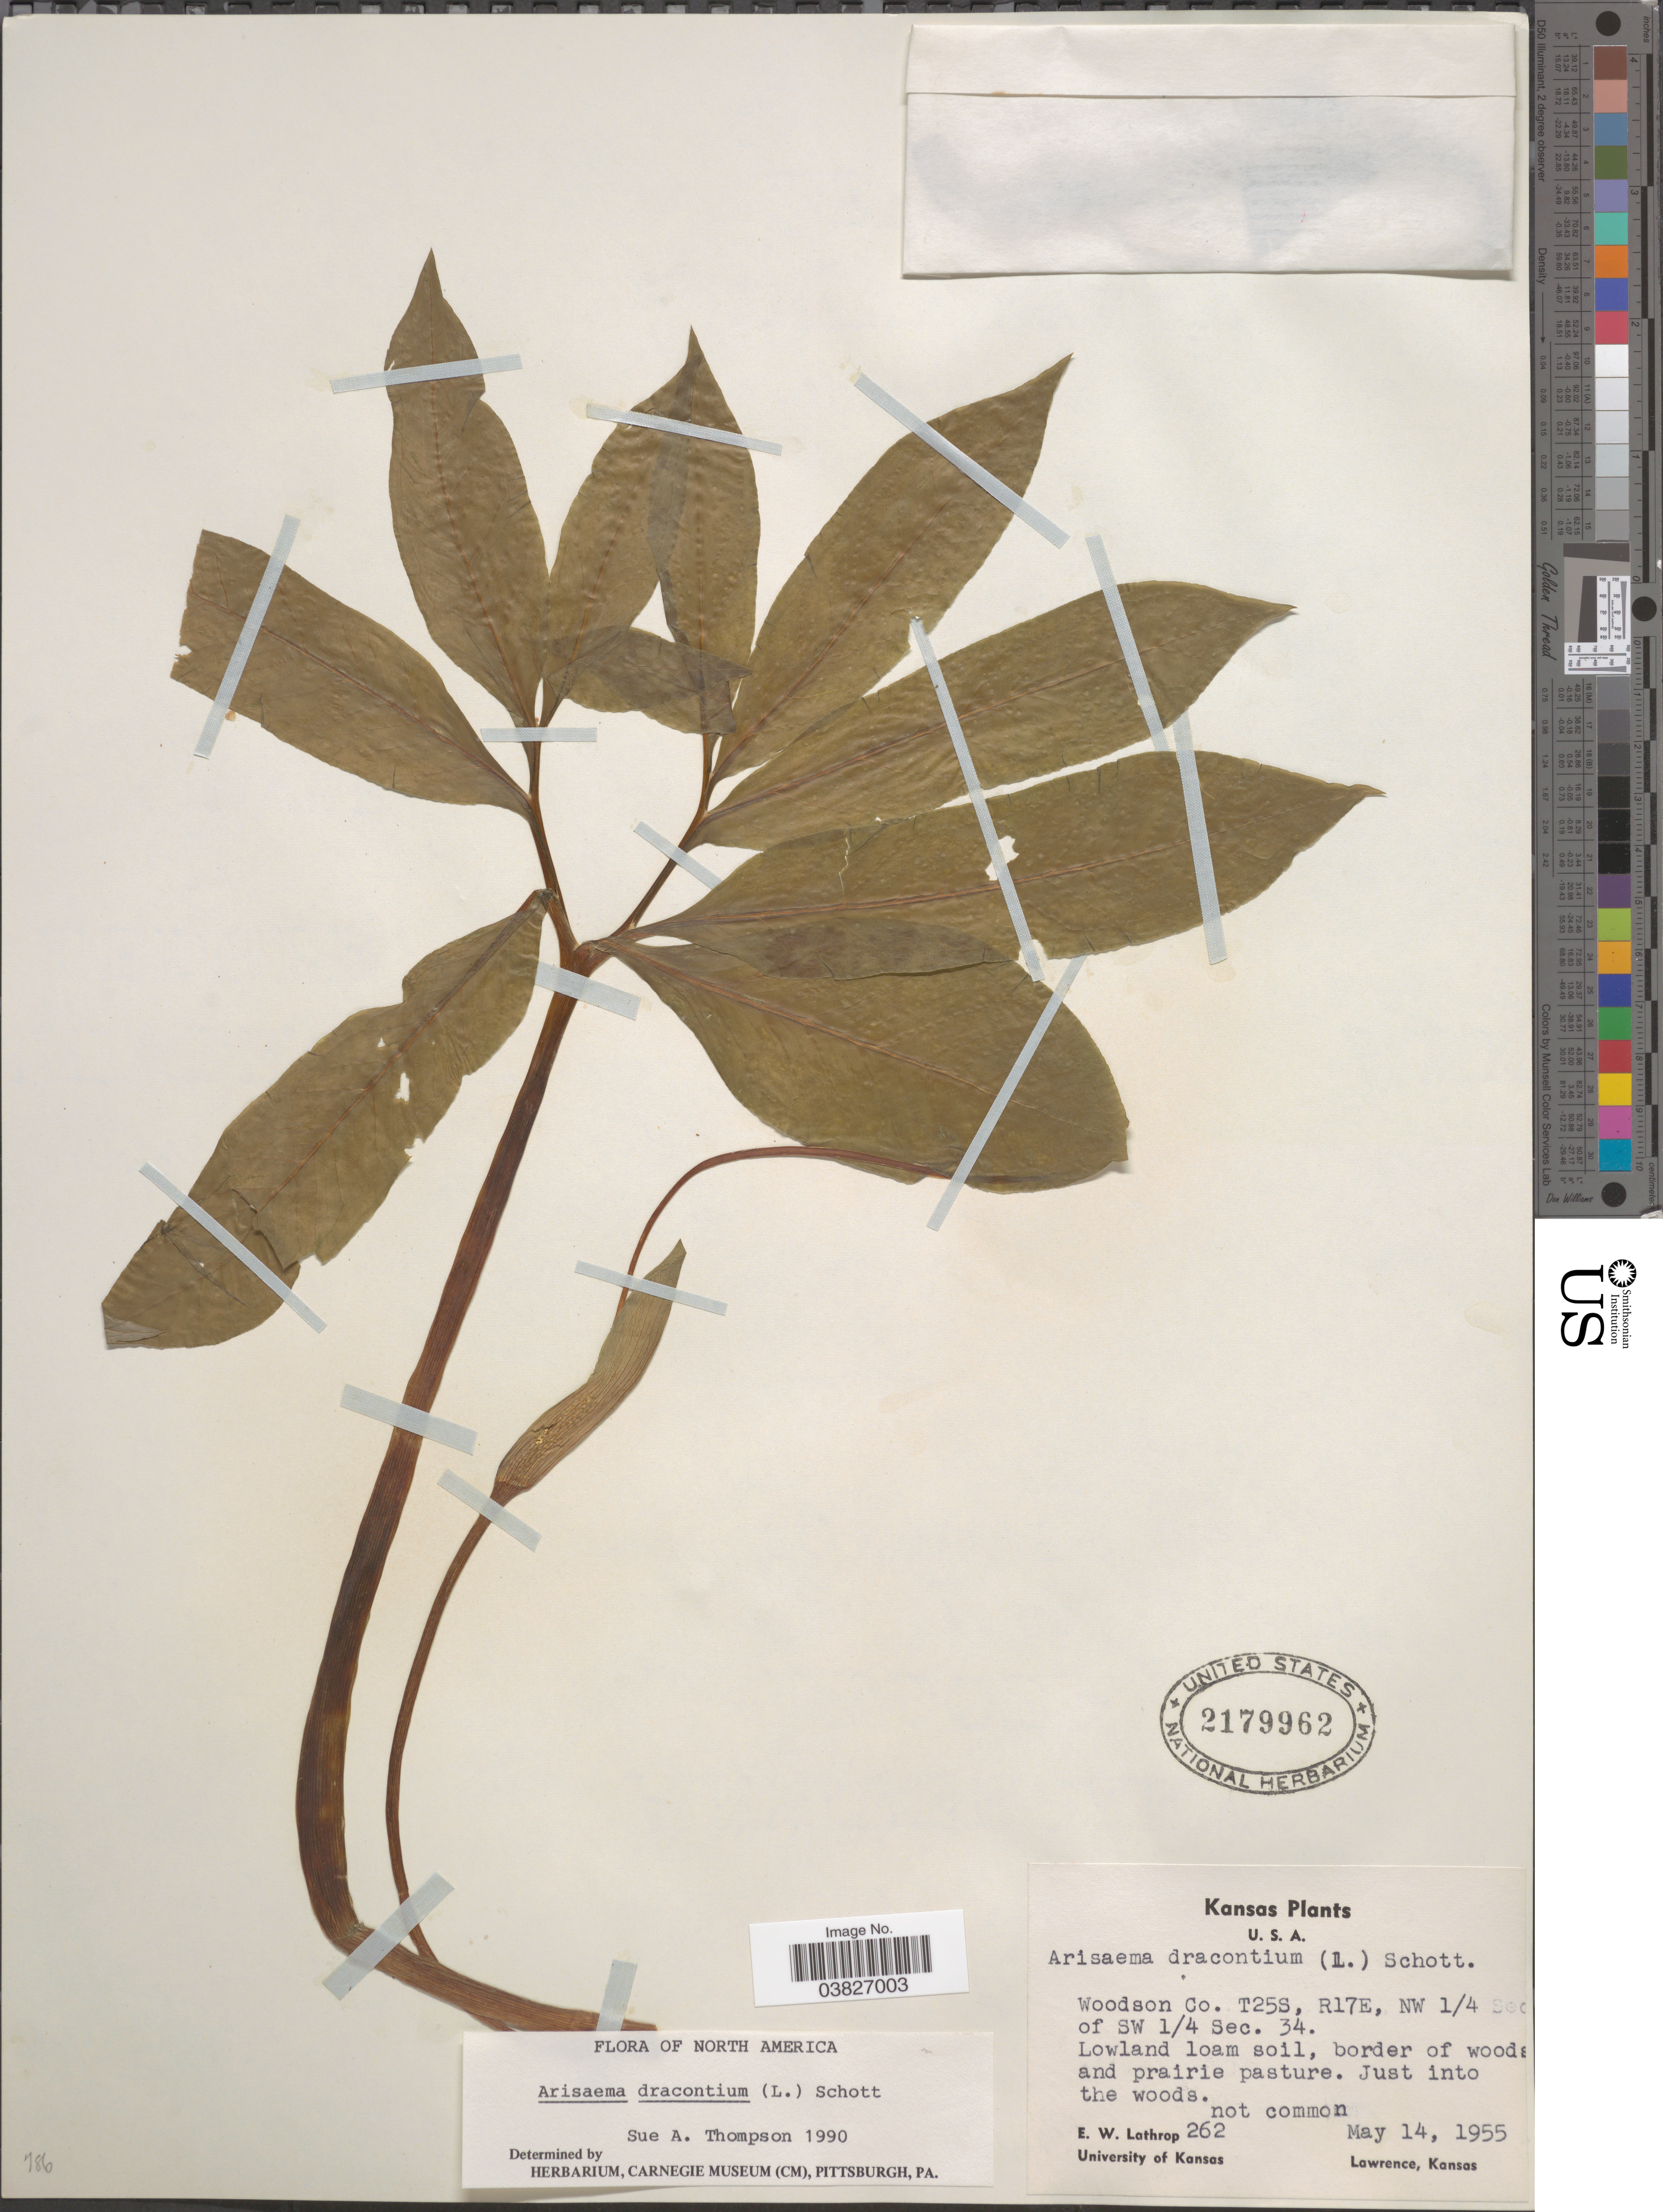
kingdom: Plantae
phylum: Tracheophyta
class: Liliopsida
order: Alismatales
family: Araceae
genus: Arisaema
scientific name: Arisaema dracontium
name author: (L.) Schott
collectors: E. W. Lathrop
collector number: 262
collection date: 1955-05-14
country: United States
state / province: Kansas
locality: Woodson Co. T25S, R17E, NW 1/4 of SW 1/4 Sec. 34.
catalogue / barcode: US 2179962